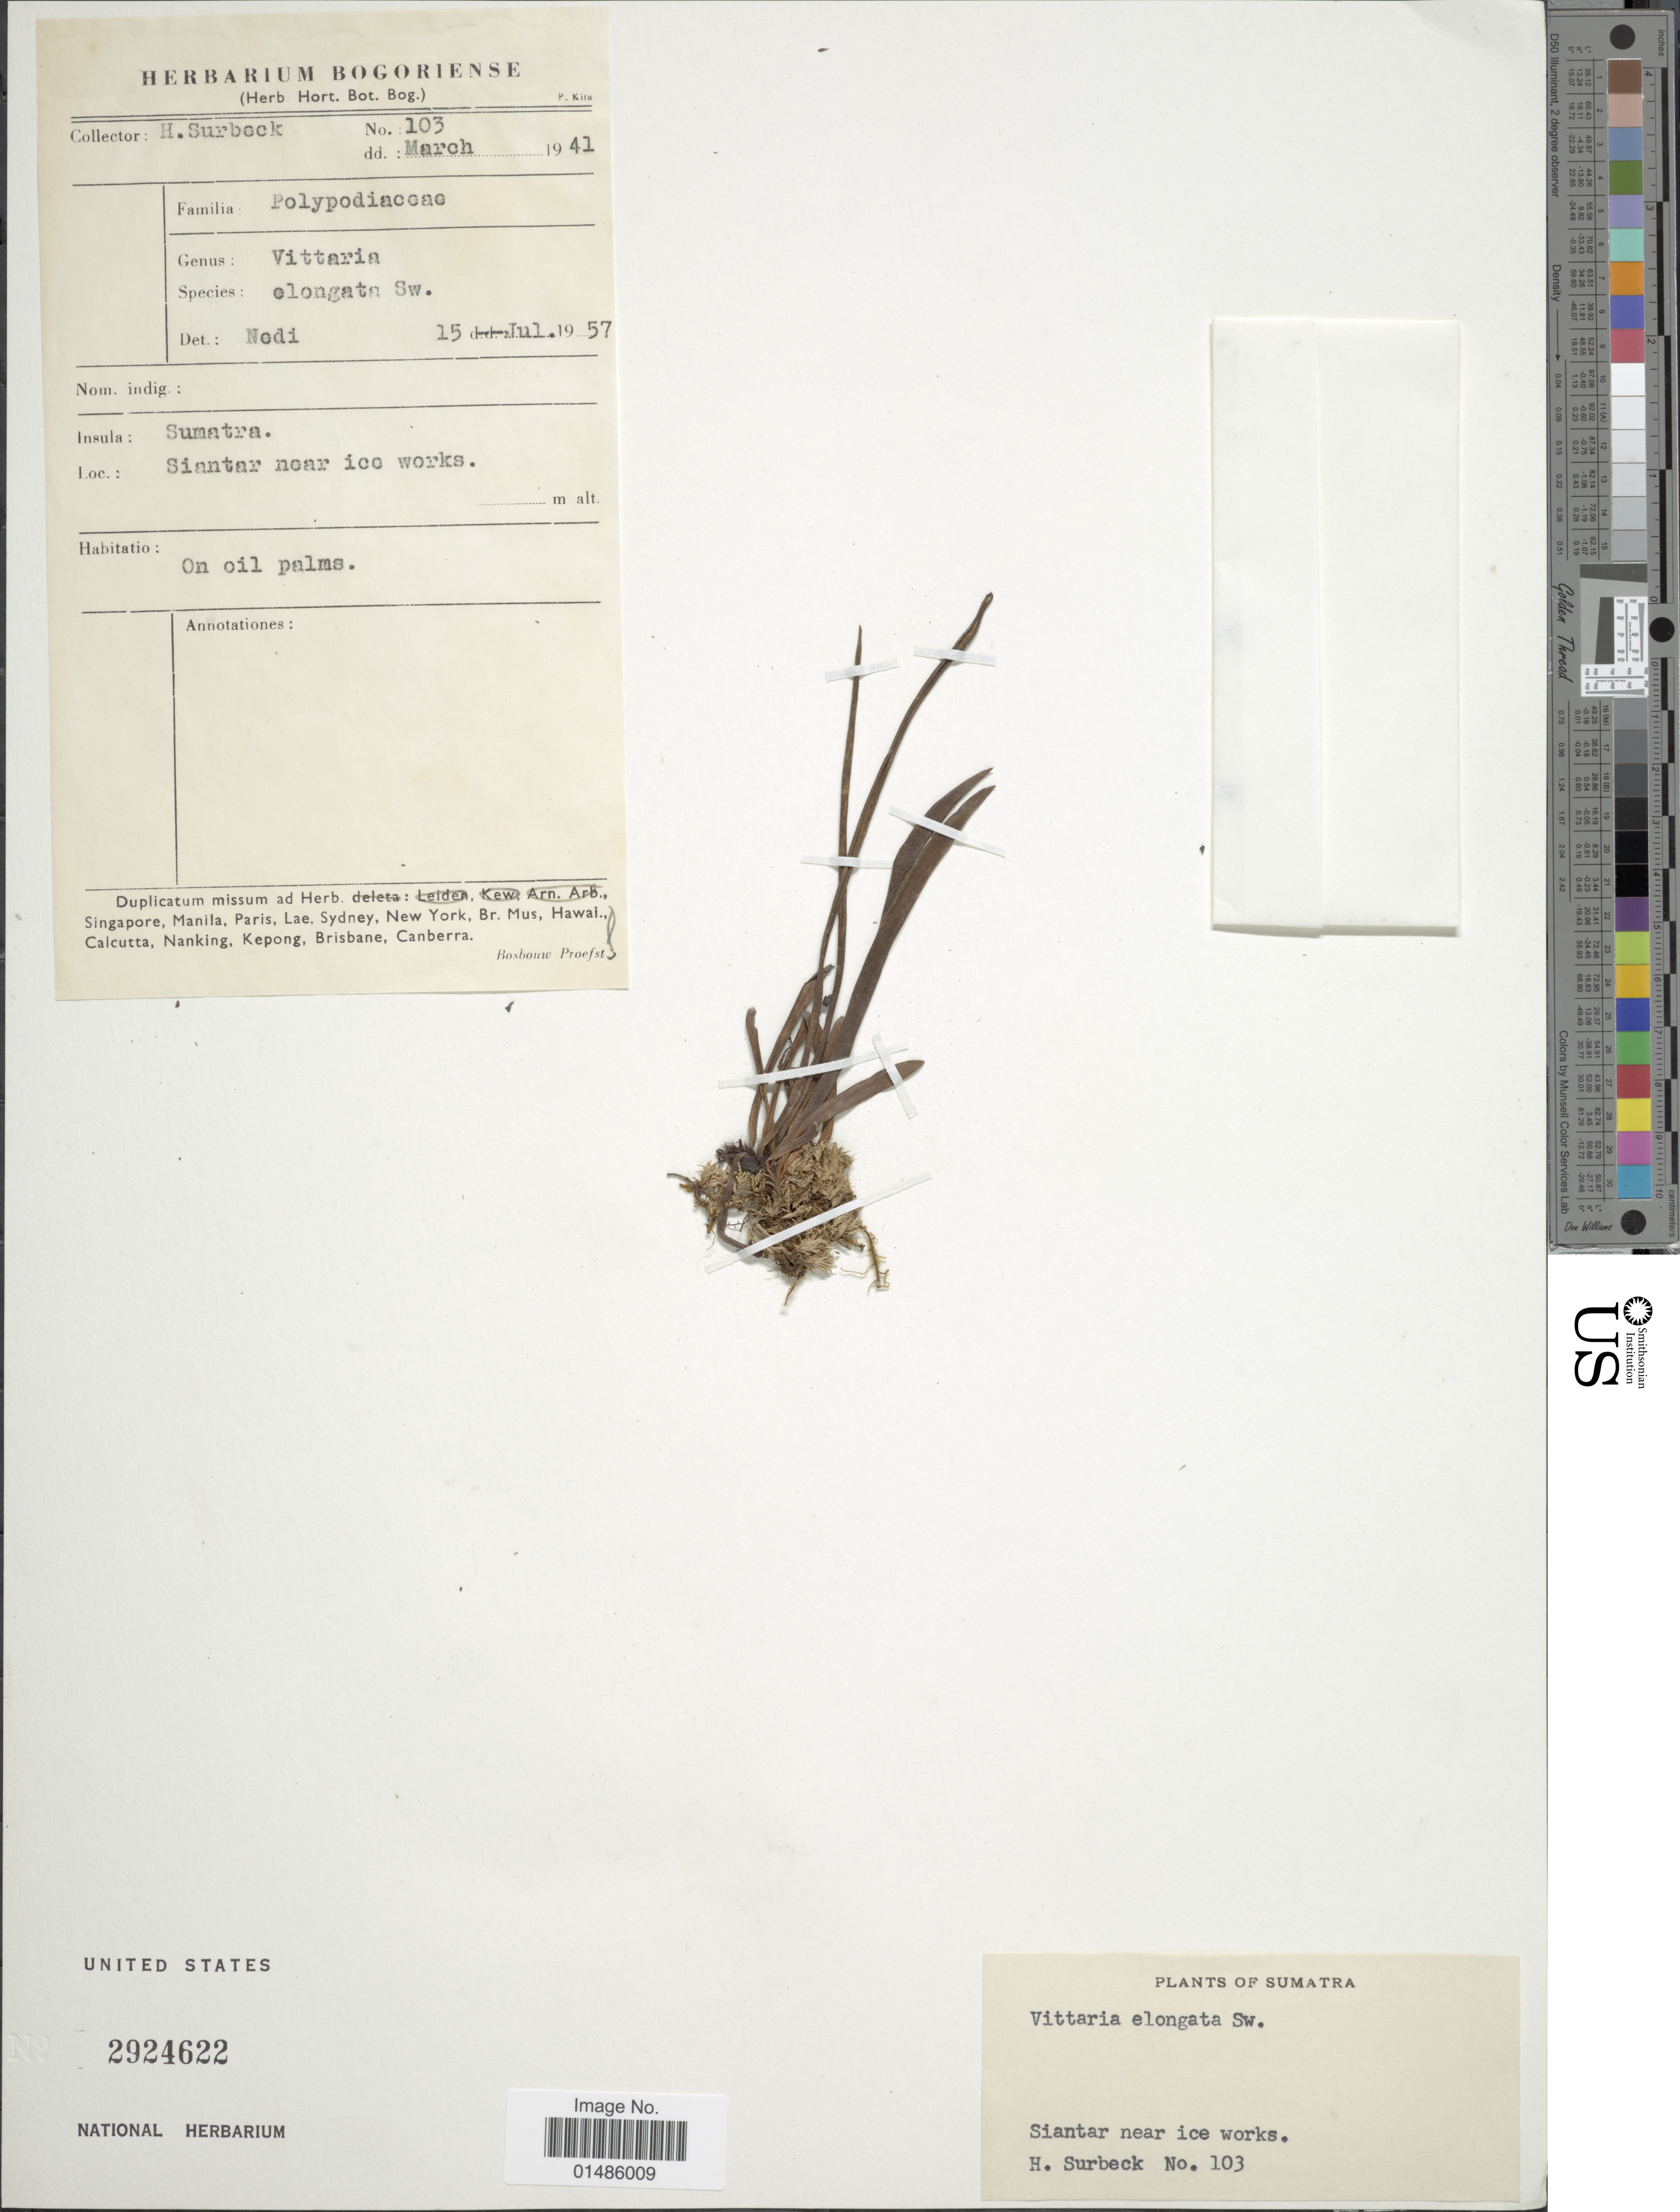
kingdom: Plantae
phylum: Tracheophyta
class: Polypodiopsida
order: Polypodiales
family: Pteridaceae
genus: Haplopteris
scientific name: Haplopteris elongata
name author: (Sw.) Crane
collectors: H. Surbeck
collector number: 103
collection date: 1957-07-15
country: Indonesia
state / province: Sumatra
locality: Insula: Sumatra. Siantar near ice works.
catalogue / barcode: US 2924622